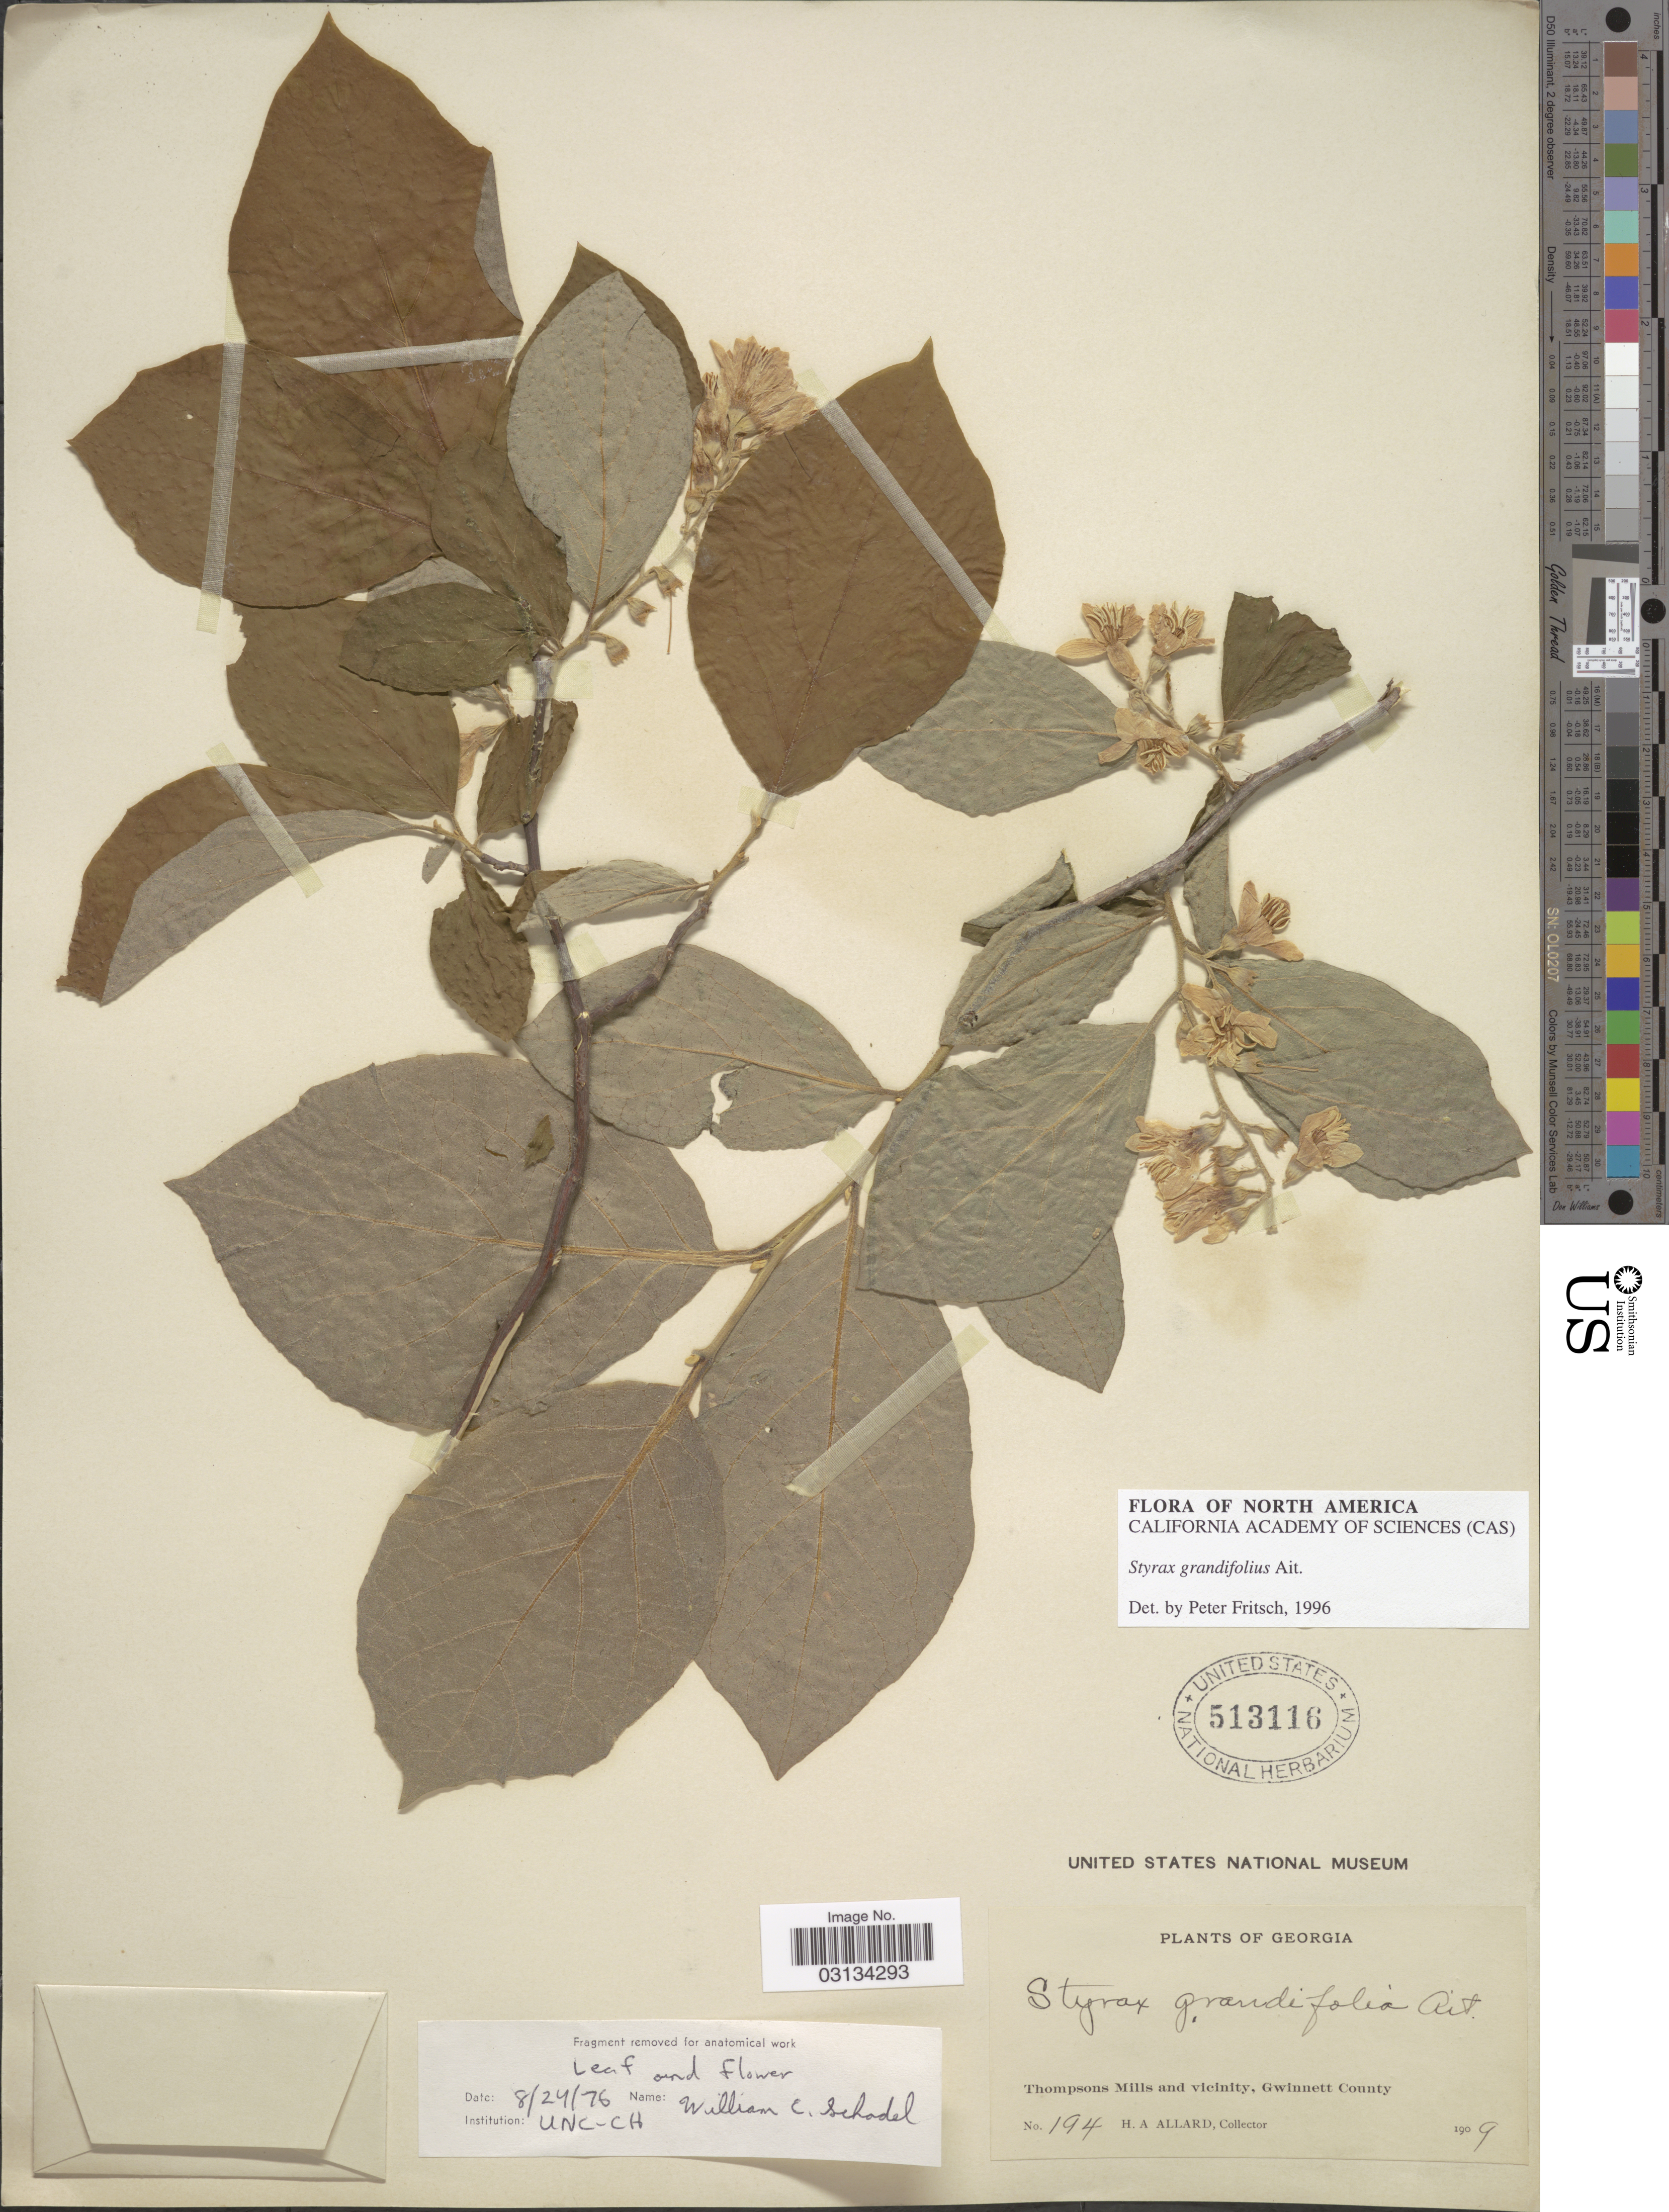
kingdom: Plantae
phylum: Tracheophyta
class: Magnoliopsida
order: Ericales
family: Styracaceae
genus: Styrax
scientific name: Styrax grandifolius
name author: Aiton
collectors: H. A. Allard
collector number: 194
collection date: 1909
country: United States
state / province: Georgia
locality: Thompsons Mills and vicinity, Gwinnett County.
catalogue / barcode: US 513116